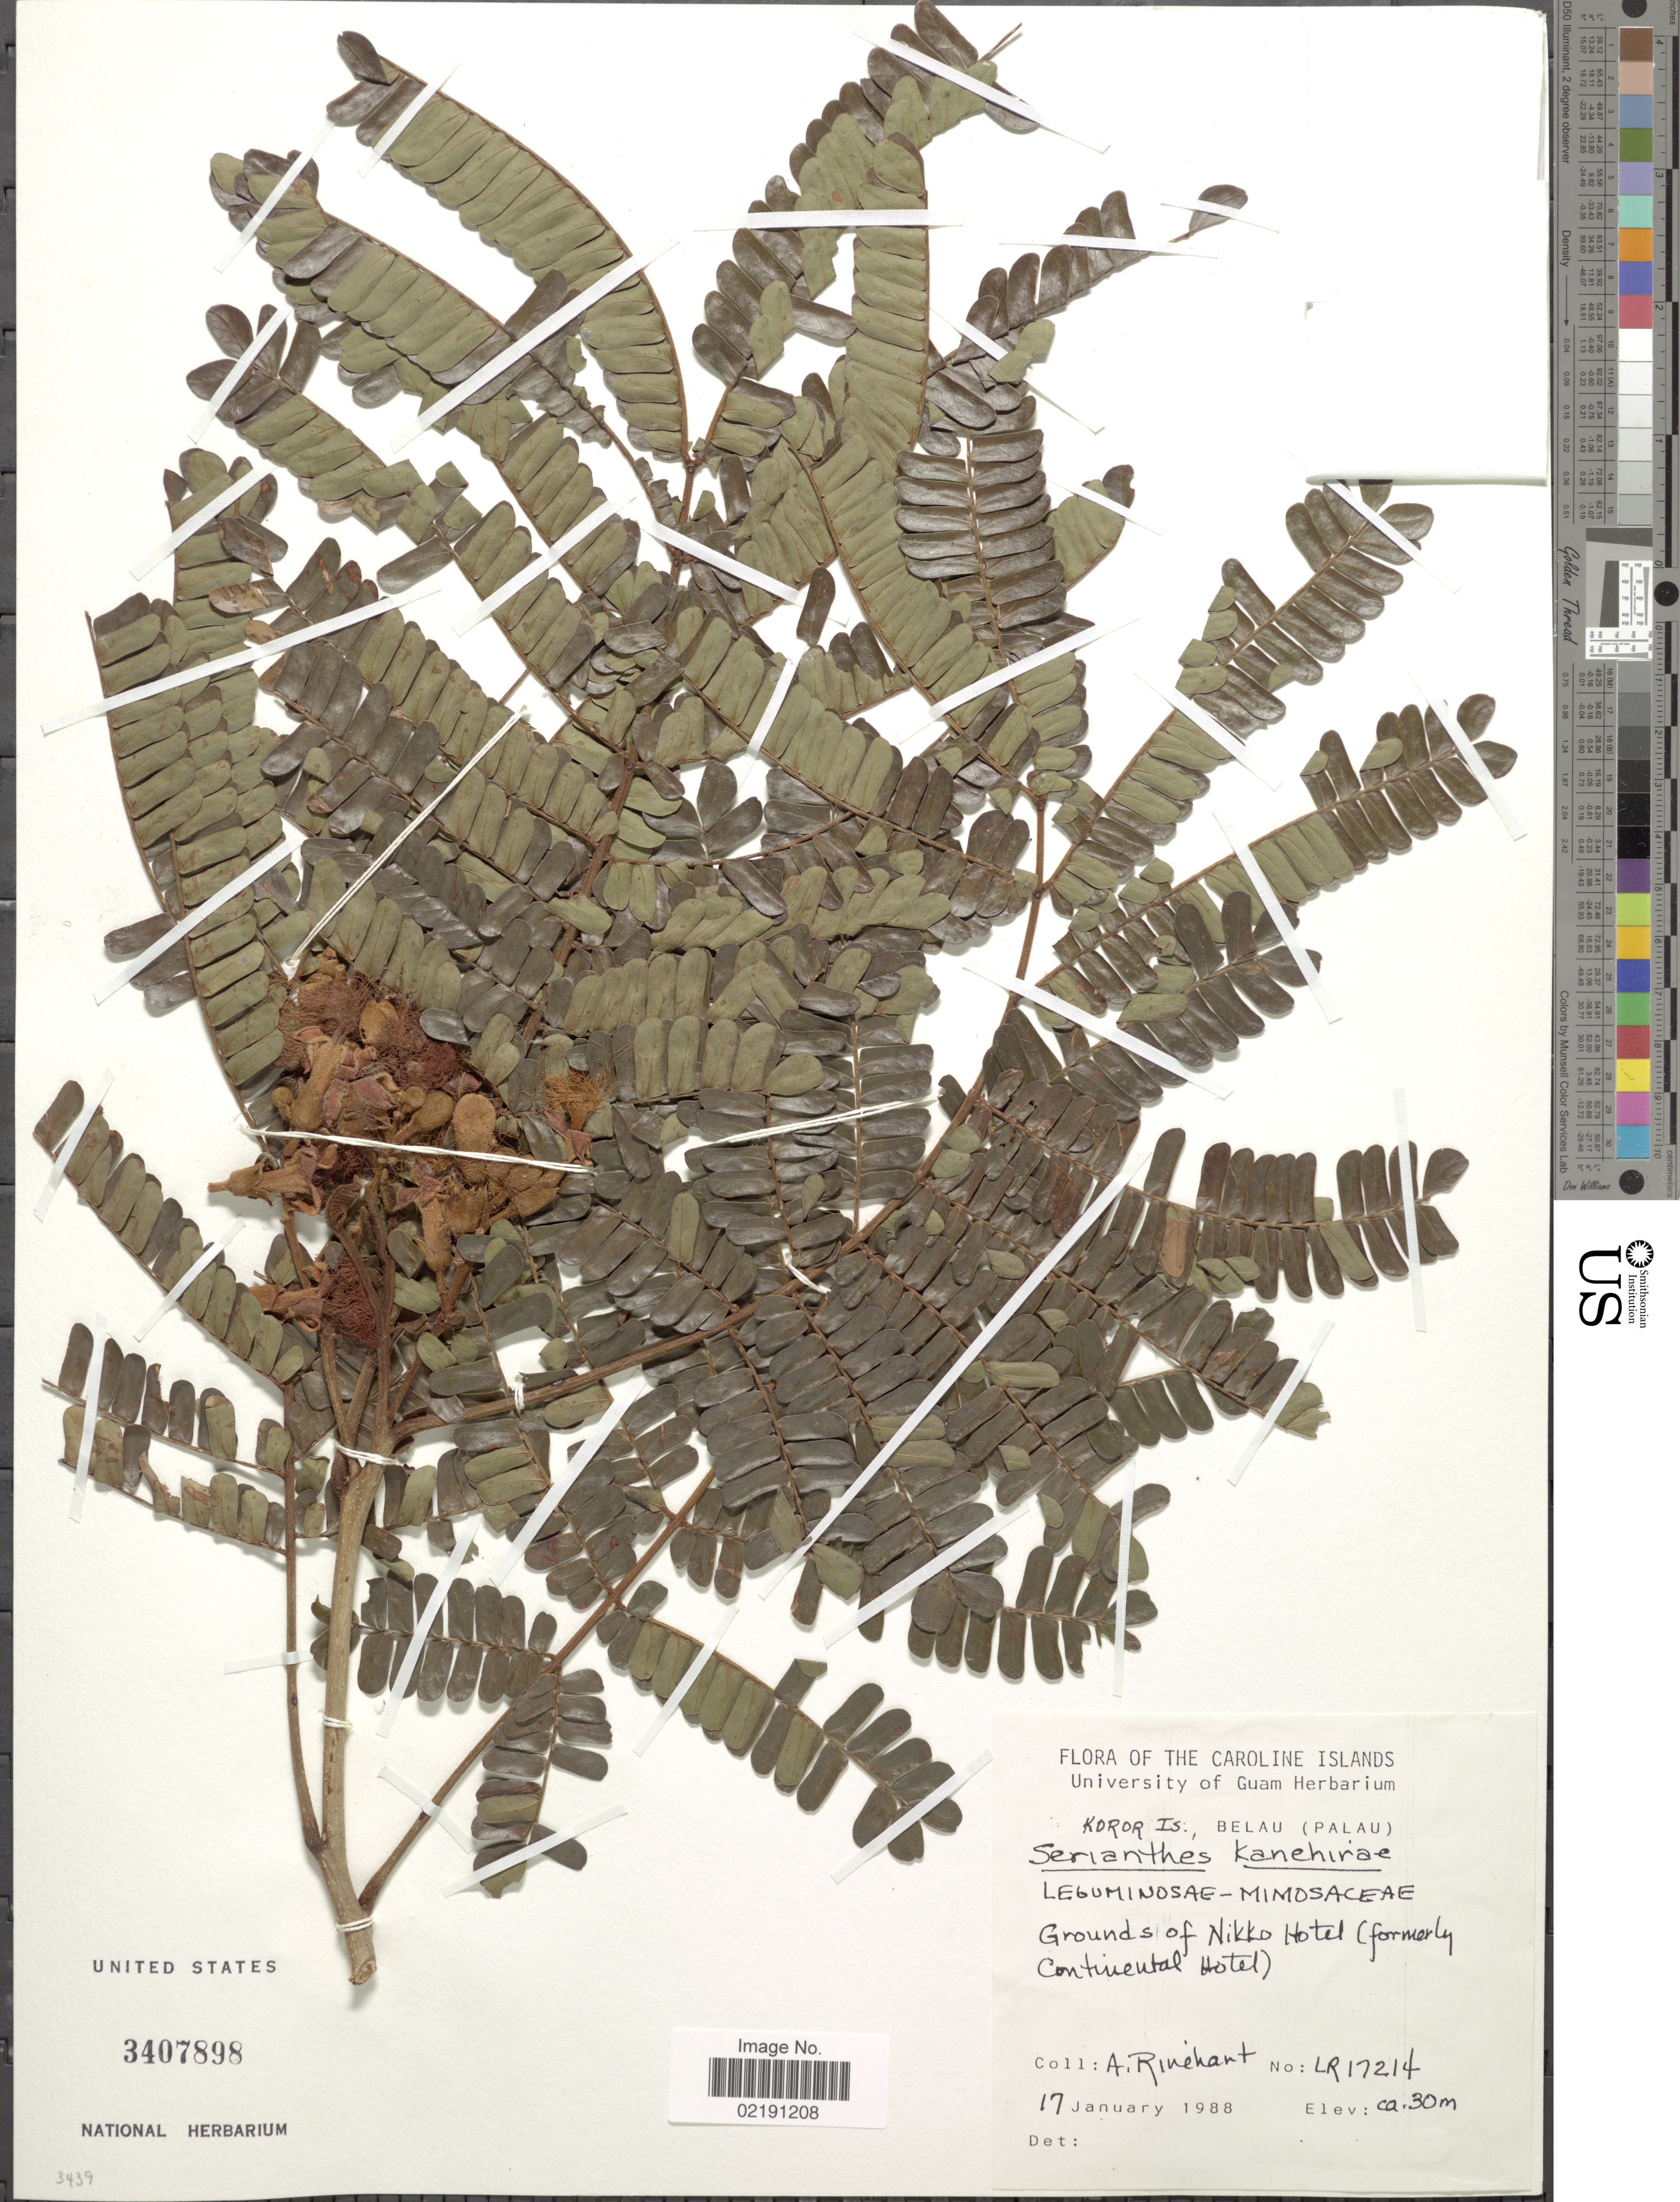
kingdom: Plantae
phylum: Tracheophyta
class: Magnoliopsida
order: Fabales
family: Fabaceae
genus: Serianthes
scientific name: Serianthes kanehirae var. kanehirae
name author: Fosberg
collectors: A. Rinehart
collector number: LR17214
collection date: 1988-01-17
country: Palau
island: Oreor [Koror]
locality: Koror Is., Belau (Palau). Grounds of Nikko Hotel (formerly Continental Hotel)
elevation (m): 30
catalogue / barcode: US 3407898